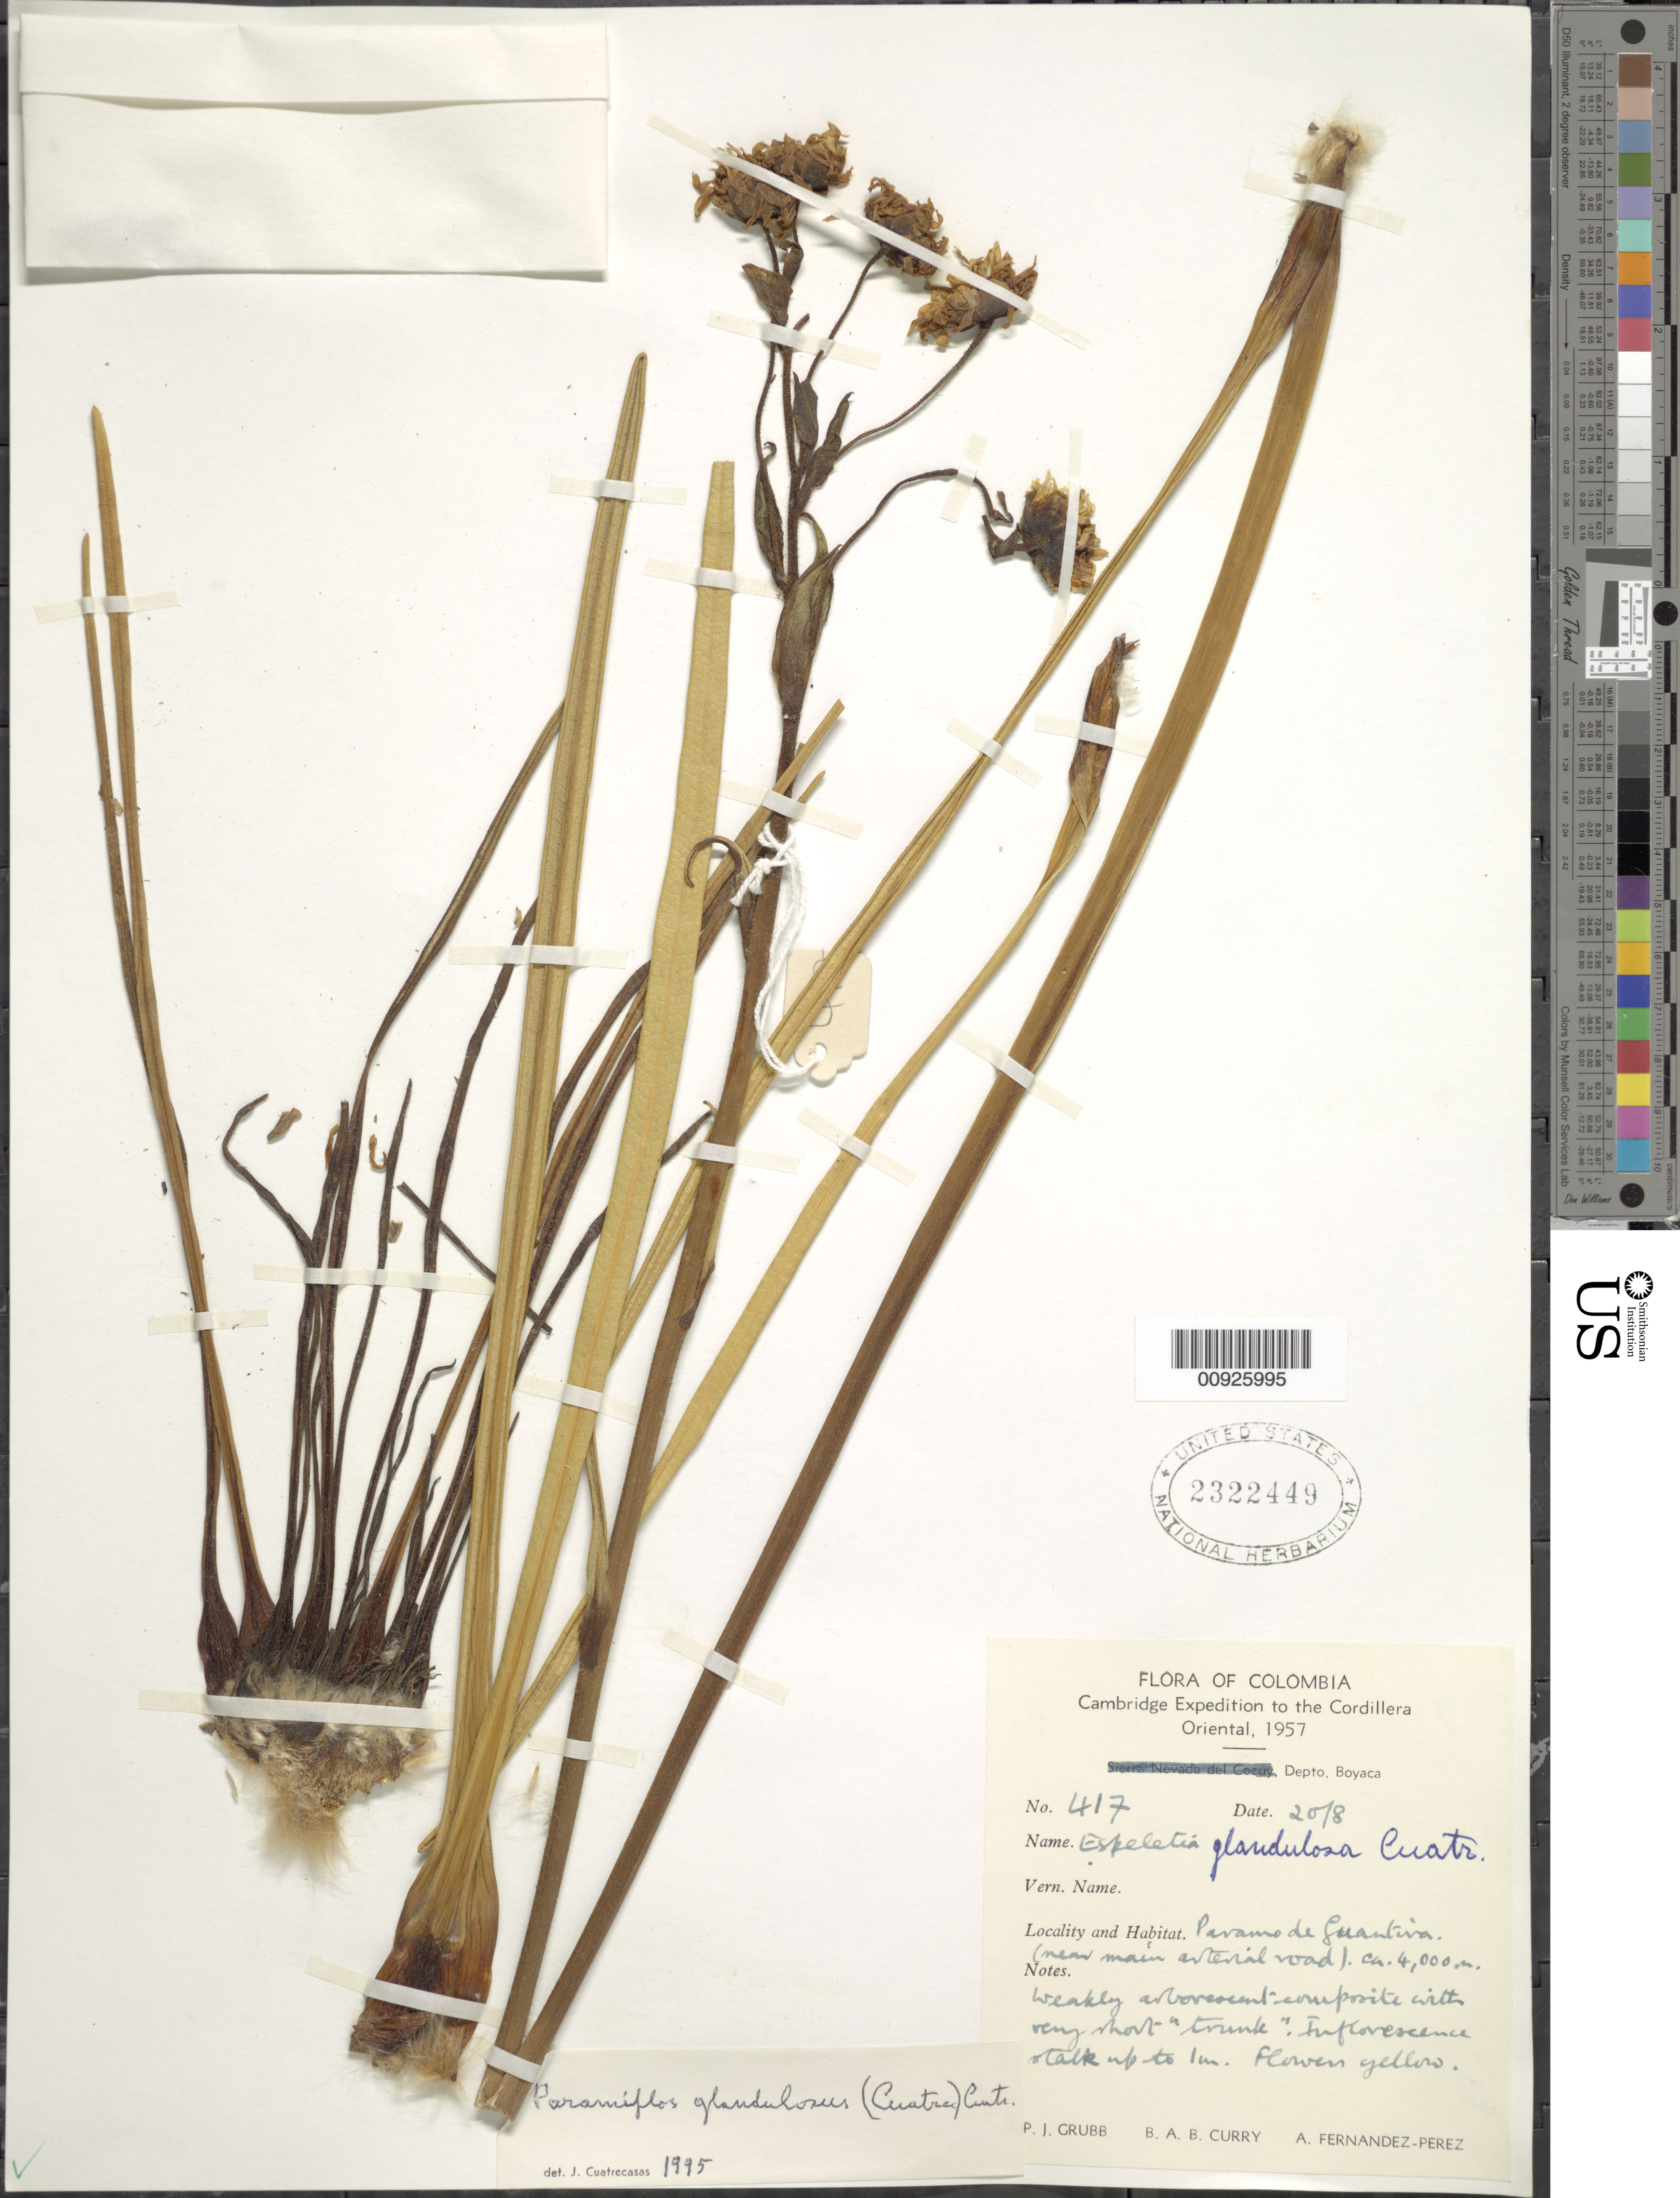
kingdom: Plantae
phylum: Tracheophyta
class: Magnoliopsida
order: Asterales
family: Asteraceae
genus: Paramiflos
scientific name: Paramiflos glandulosus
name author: (Cuatrec.) Cuatrec.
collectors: P. J. Grubb, B. A. B. Curry & A. Fernández-Pérez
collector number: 417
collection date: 1957-08-20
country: Colombia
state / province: Boyacá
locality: Páramo de Guántiva. Near main arterial road.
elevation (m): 4000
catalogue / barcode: US 2322449